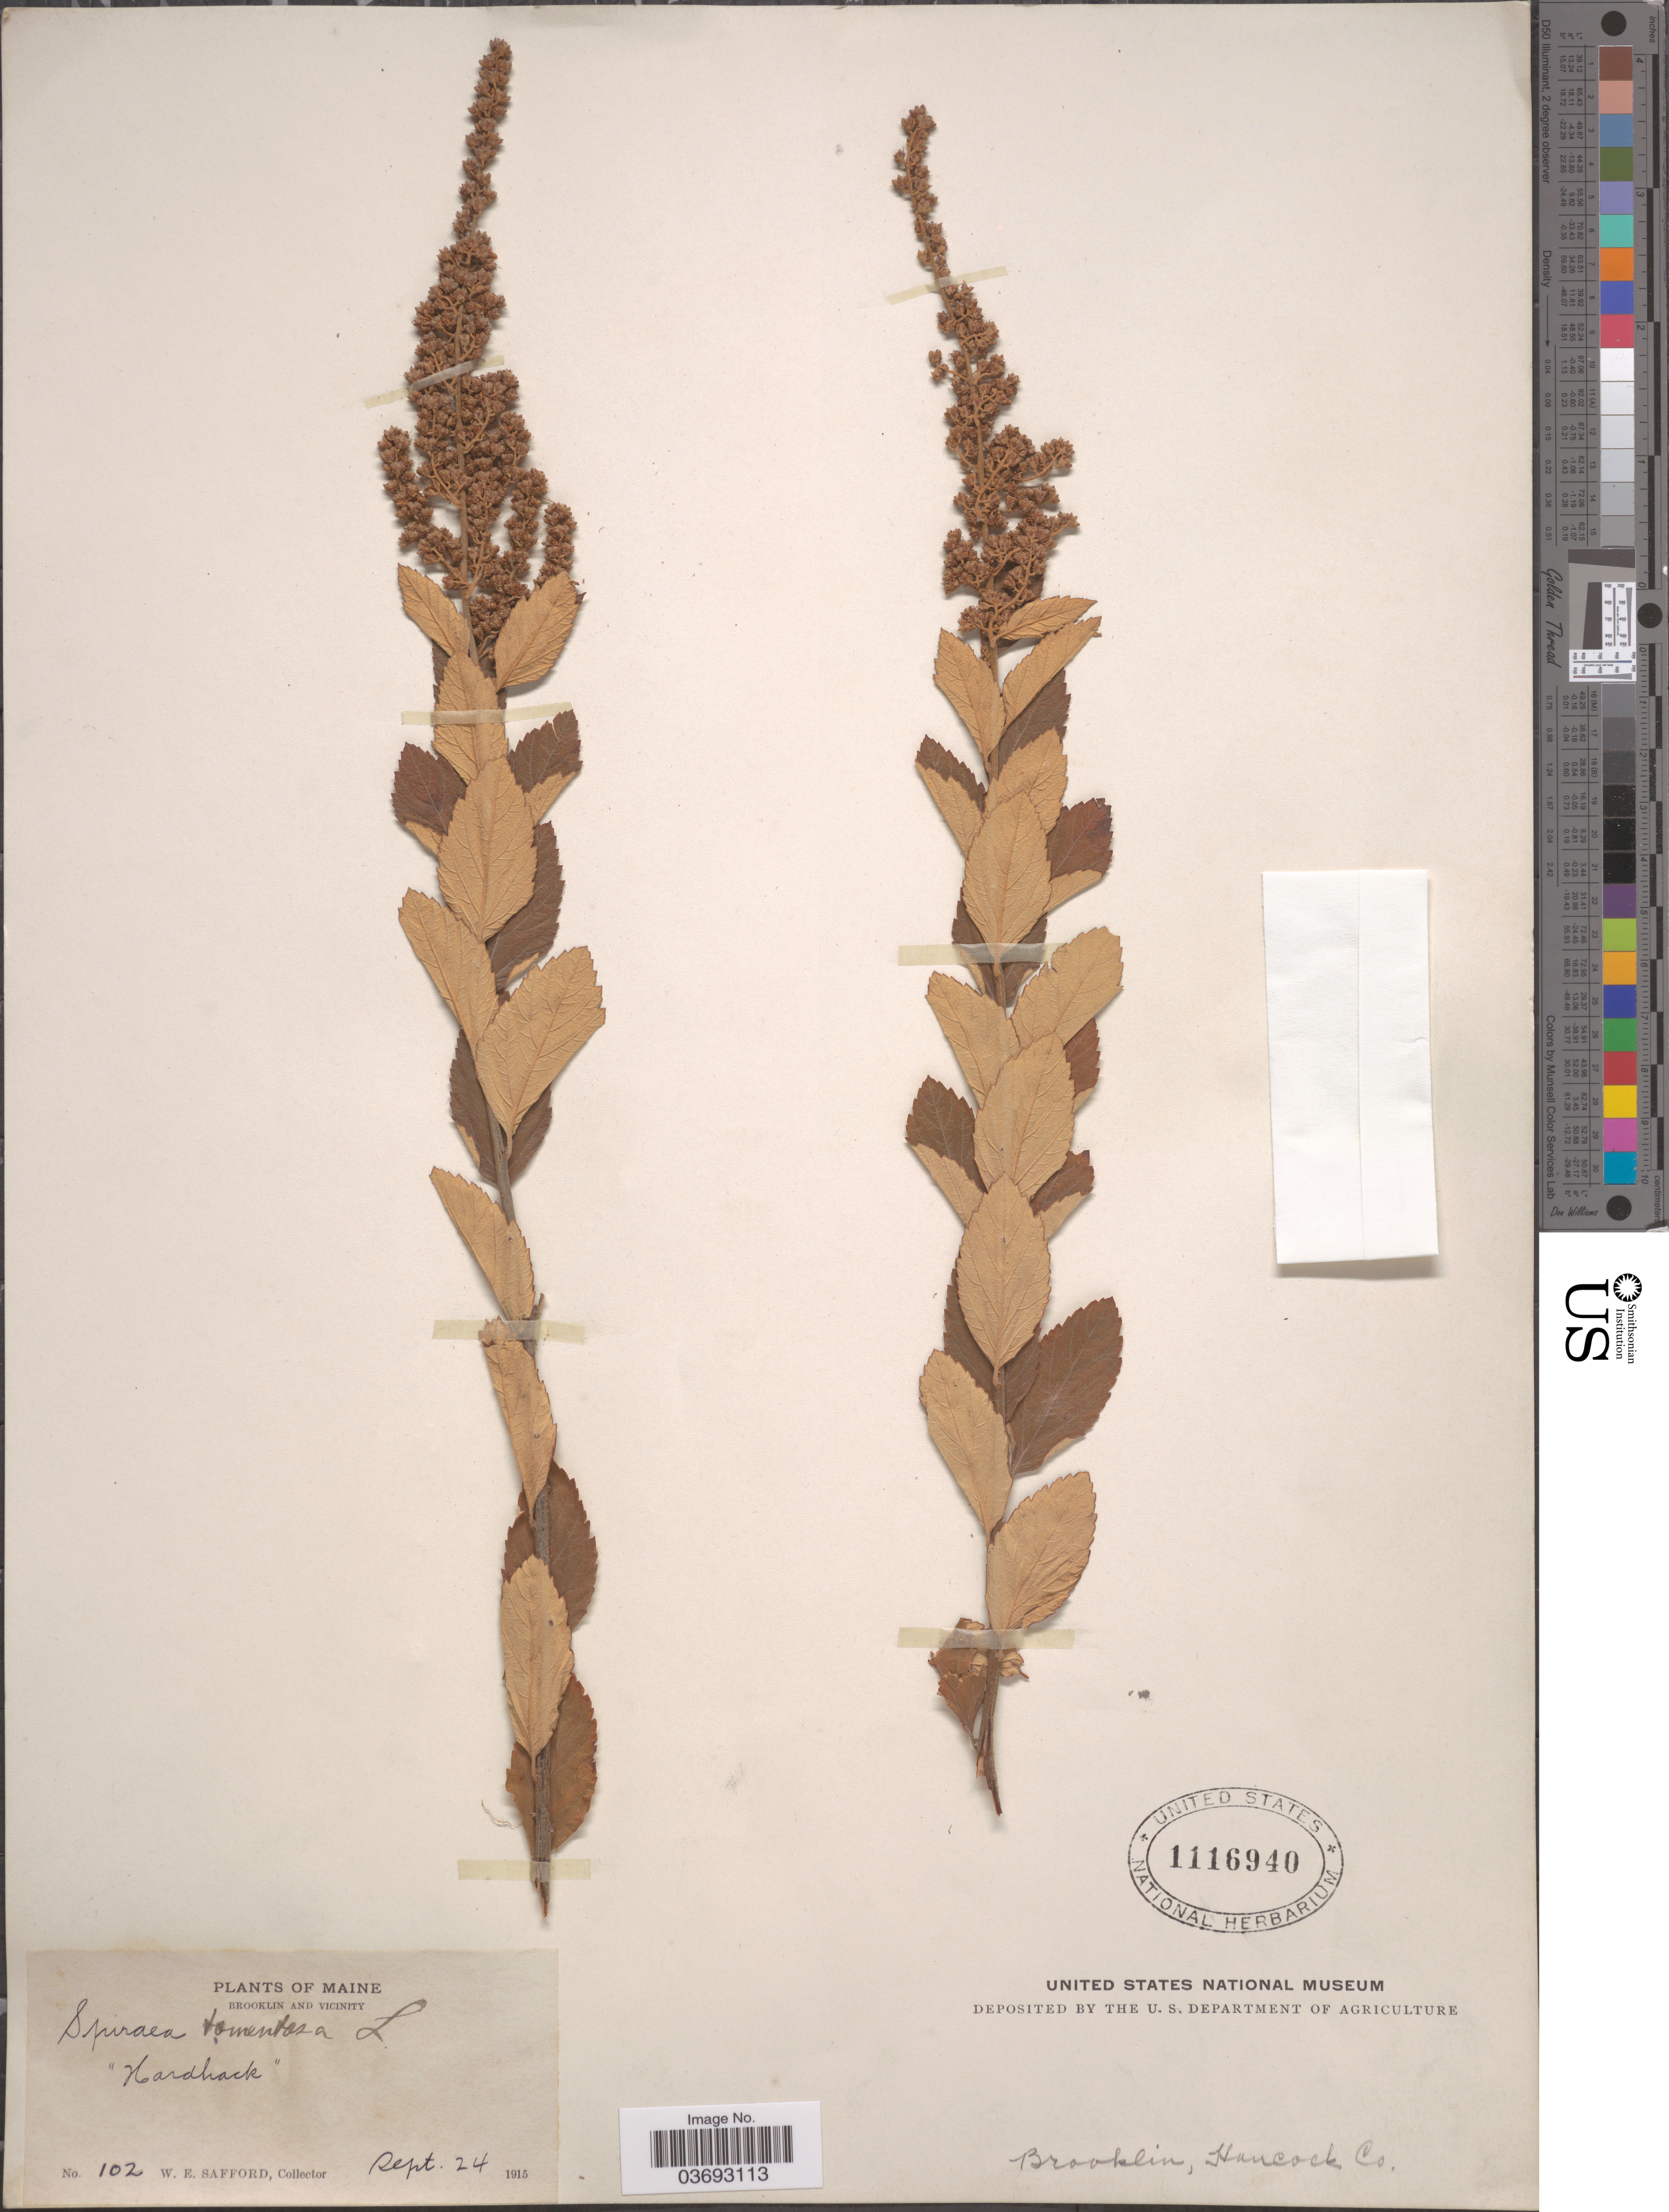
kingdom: Plantae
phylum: Tracheophyta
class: Magnoliopsida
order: Rosales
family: Rosaceae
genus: Spiraea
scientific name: Spiraea tomentosa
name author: L.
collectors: W. E. Safford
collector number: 102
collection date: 1915-09-24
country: United States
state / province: Maine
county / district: Hancock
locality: Brooklin and Vicinity. Brooklin.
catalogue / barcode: US 1116940